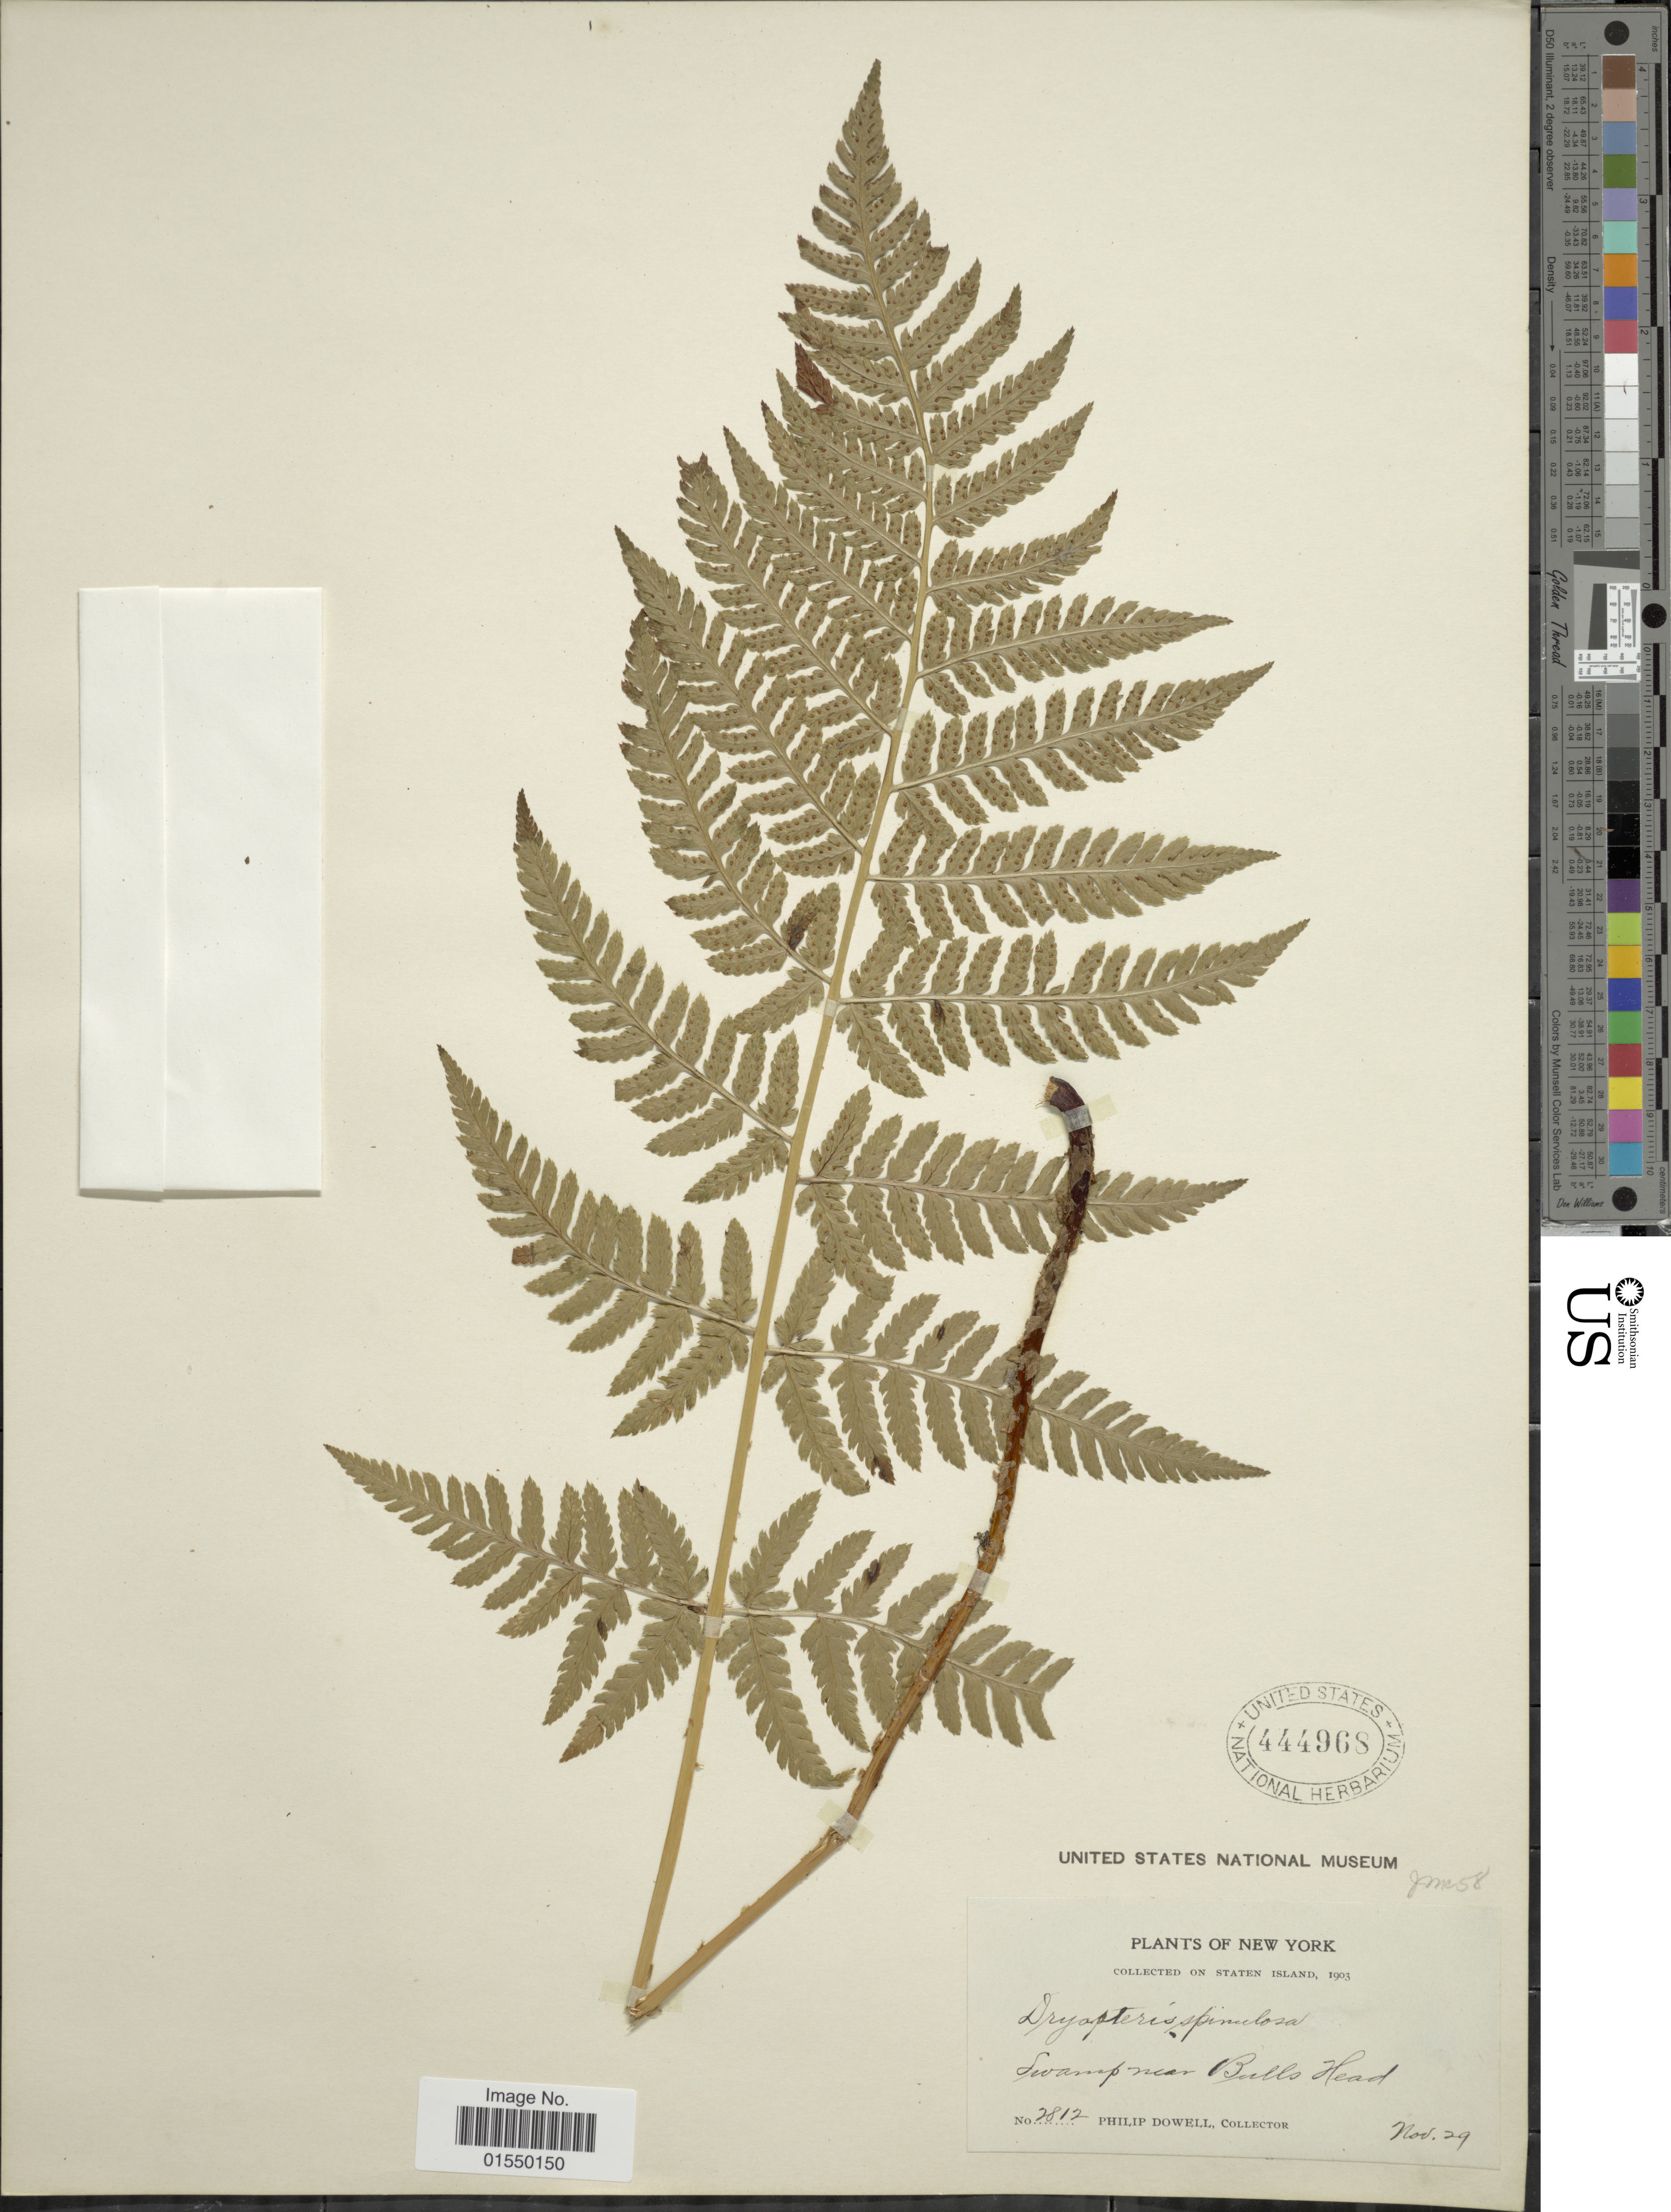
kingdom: Plantae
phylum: Tracheophyta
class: Polypodiopsida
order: Polypodiales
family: Dryopteridaceae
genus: Dryopteris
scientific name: Dryopteris carthusiana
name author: (Villars) H.P. Fuchs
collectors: P. Dowell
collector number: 2812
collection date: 1903-11-19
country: United States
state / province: New York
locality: Staten Island, swamp near Bulls Head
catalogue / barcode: US 444968